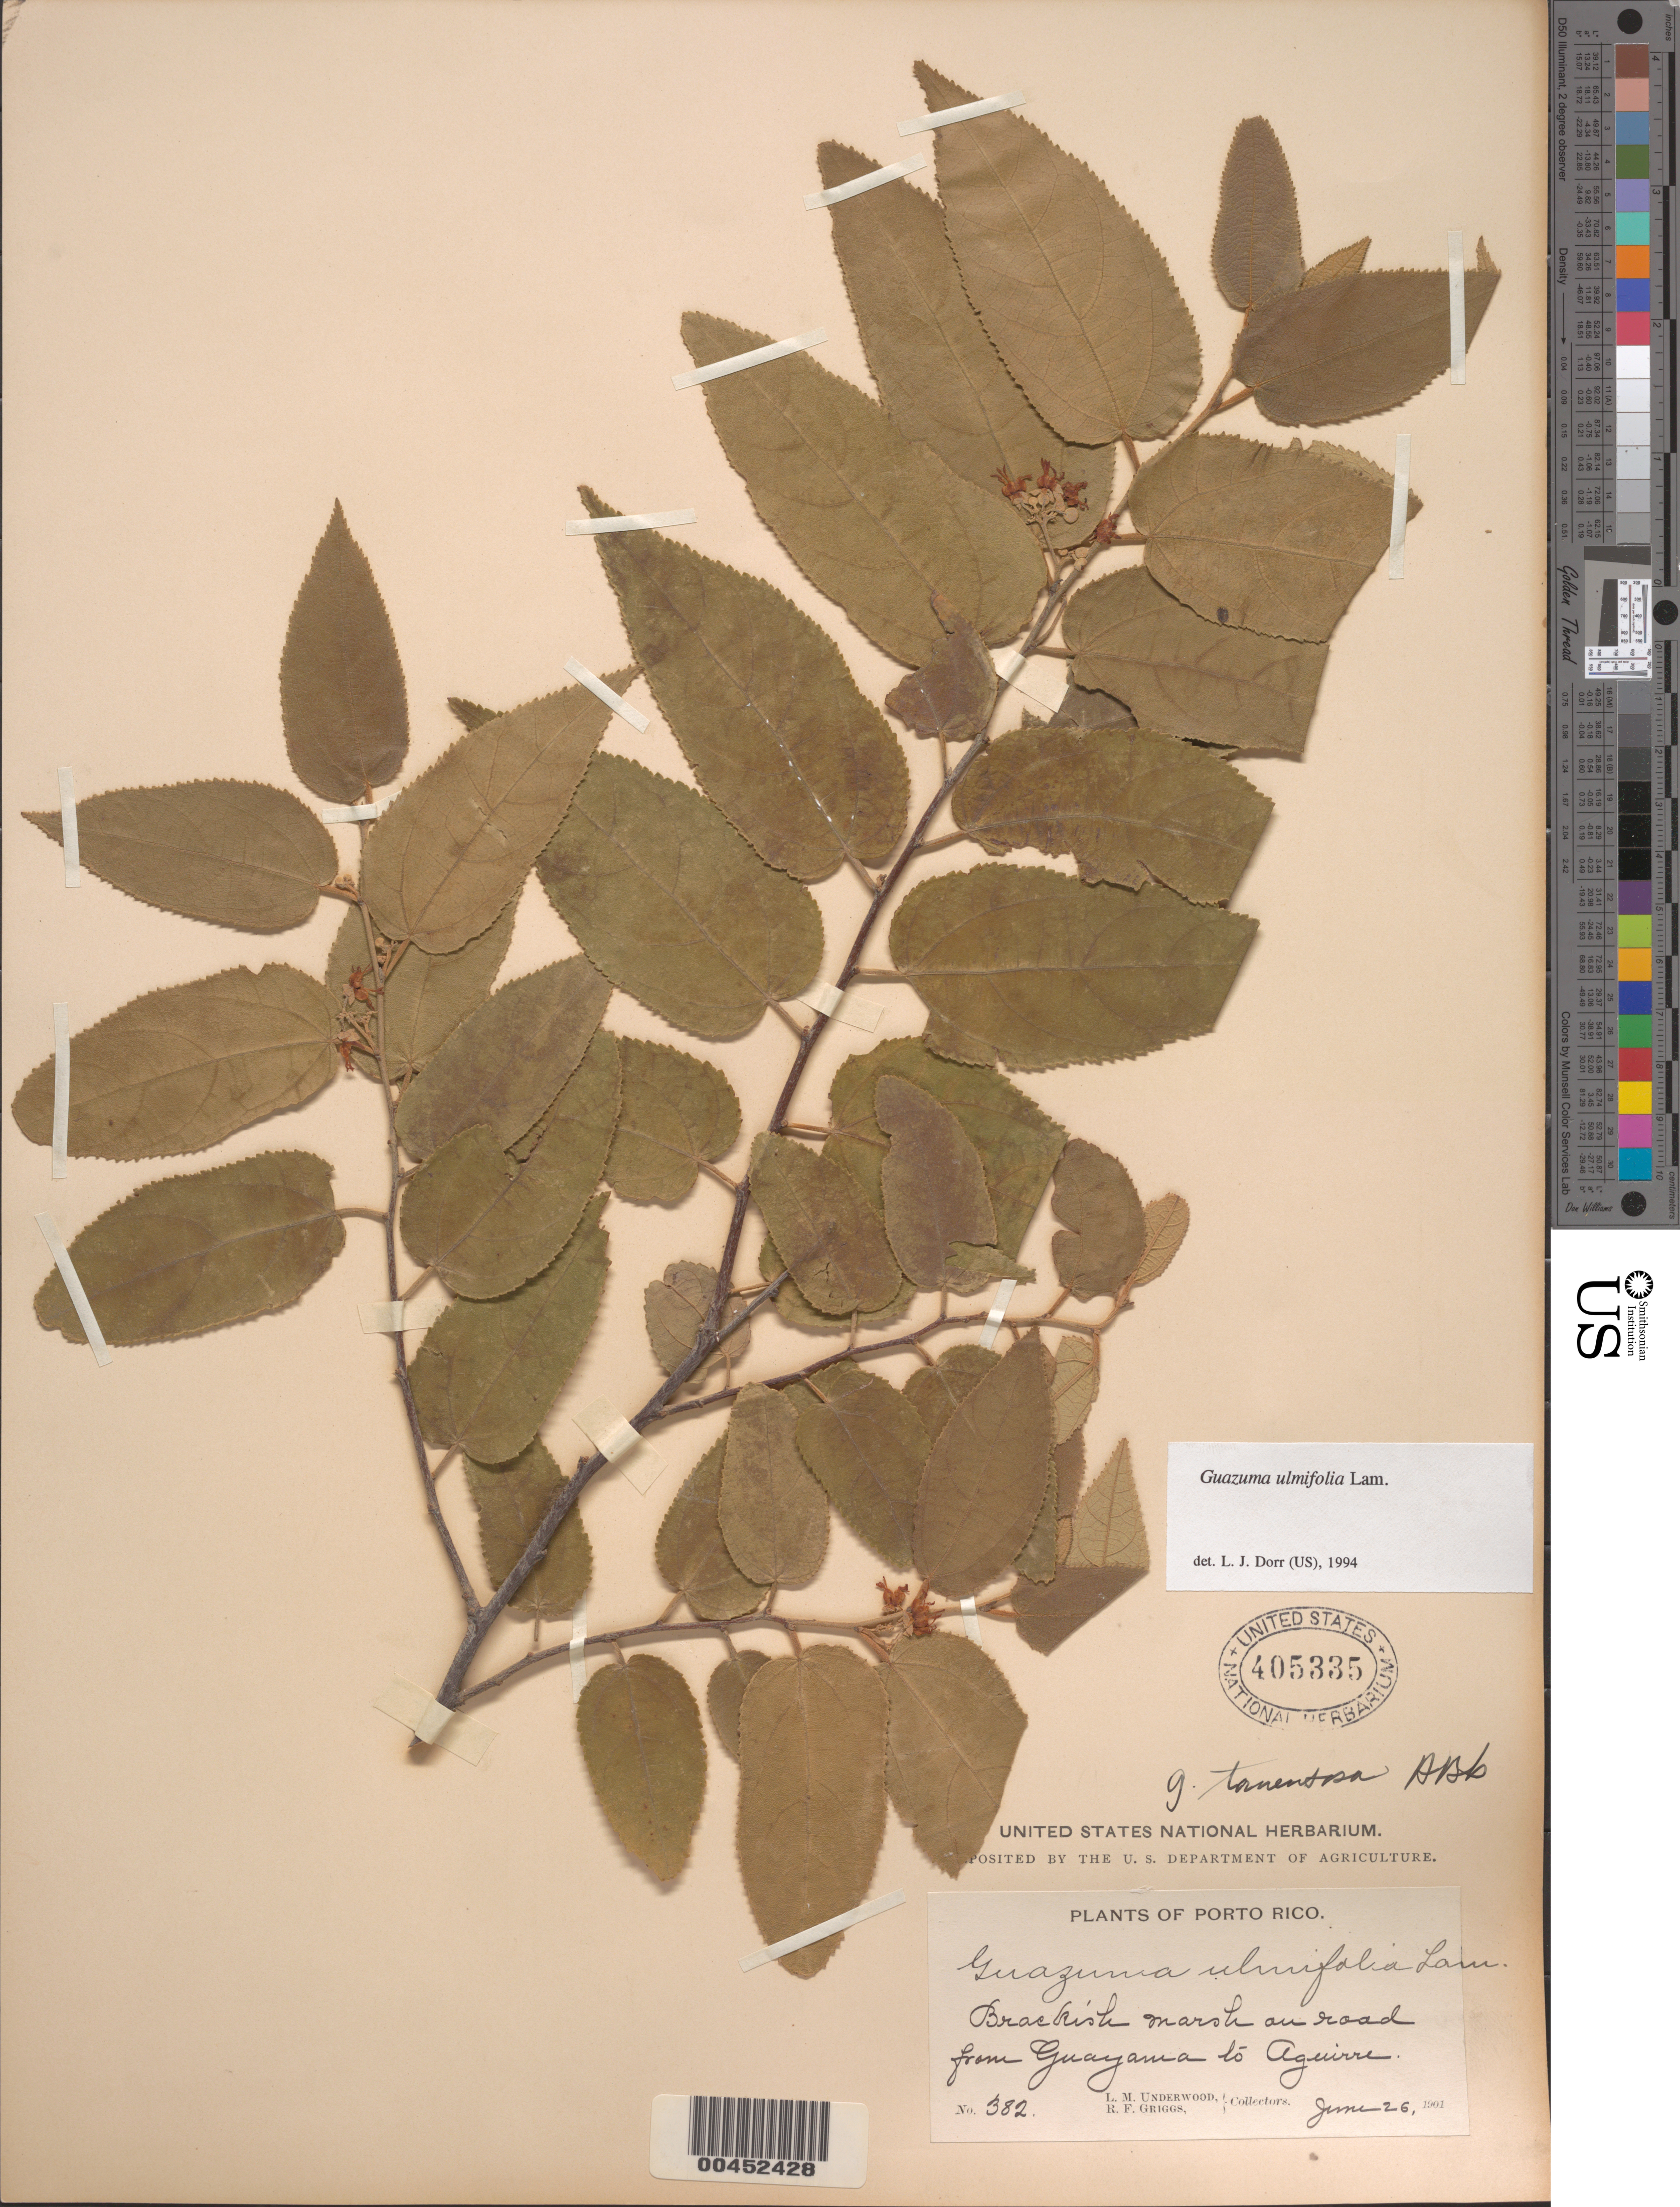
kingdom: Plantae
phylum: Tracheophyta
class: Magnoliopsida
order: Malvales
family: Malvaceae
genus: Guazuma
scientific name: Guazuma ulmifolia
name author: Lam.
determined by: Dorr, L. J., (BOT), Smithsonian Institution - National Museum of Natural History (UNITED STATES)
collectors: L. M. Underwood & R. F. Griggs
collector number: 382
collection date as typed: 26 Jun 1901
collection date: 1901-06-26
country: Puerto Rico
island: Greater Antilles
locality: road from Guayama to Aguirre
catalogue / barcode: US 405335